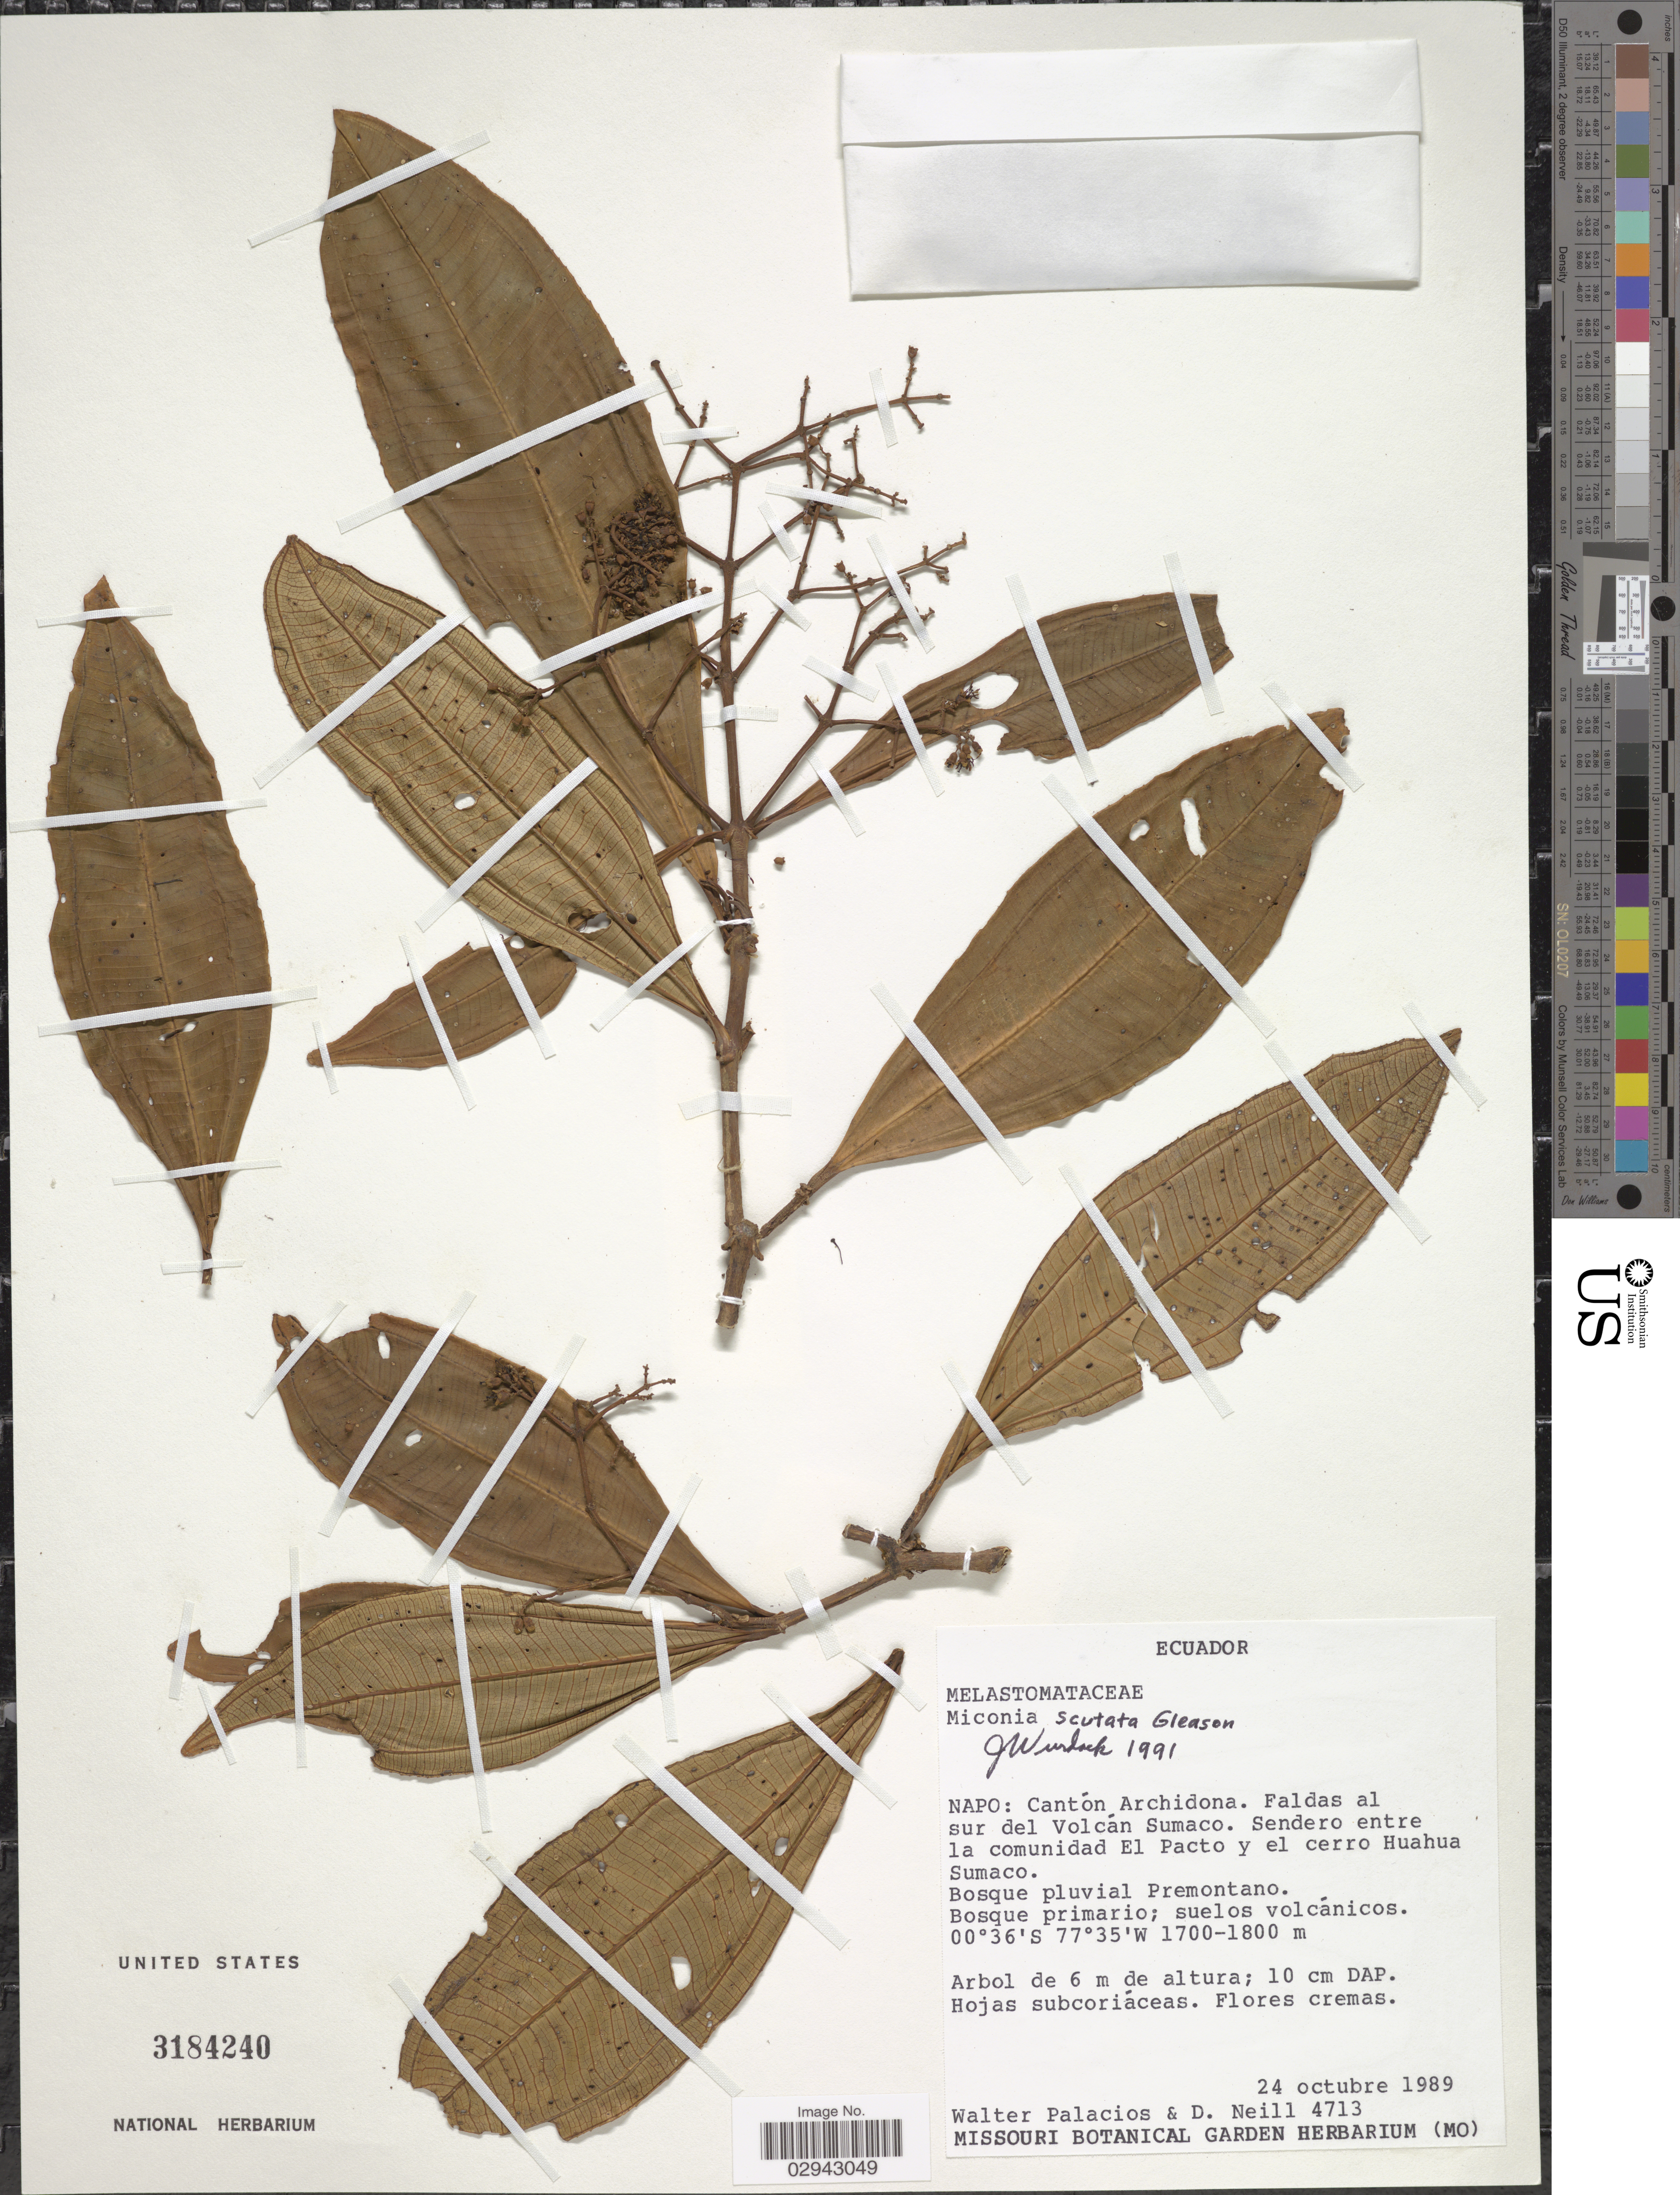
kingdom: Plantae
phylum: Tracheophyta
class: Magnoliopsida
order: Myrtales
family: Melastomataceae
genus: Miconia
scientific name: Miconia scutata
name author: Gleason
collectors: W. Palacios & D. Neill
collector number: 4713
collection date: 1989-10-24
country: Ecuador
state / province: Napo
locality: Cantón Archidona. Faldas el sur del Volcán Sumaco. Sendero entre la comunidad El Pacto y cerro Huahua Sumaco.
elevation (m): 1700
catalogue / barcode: US 3184240